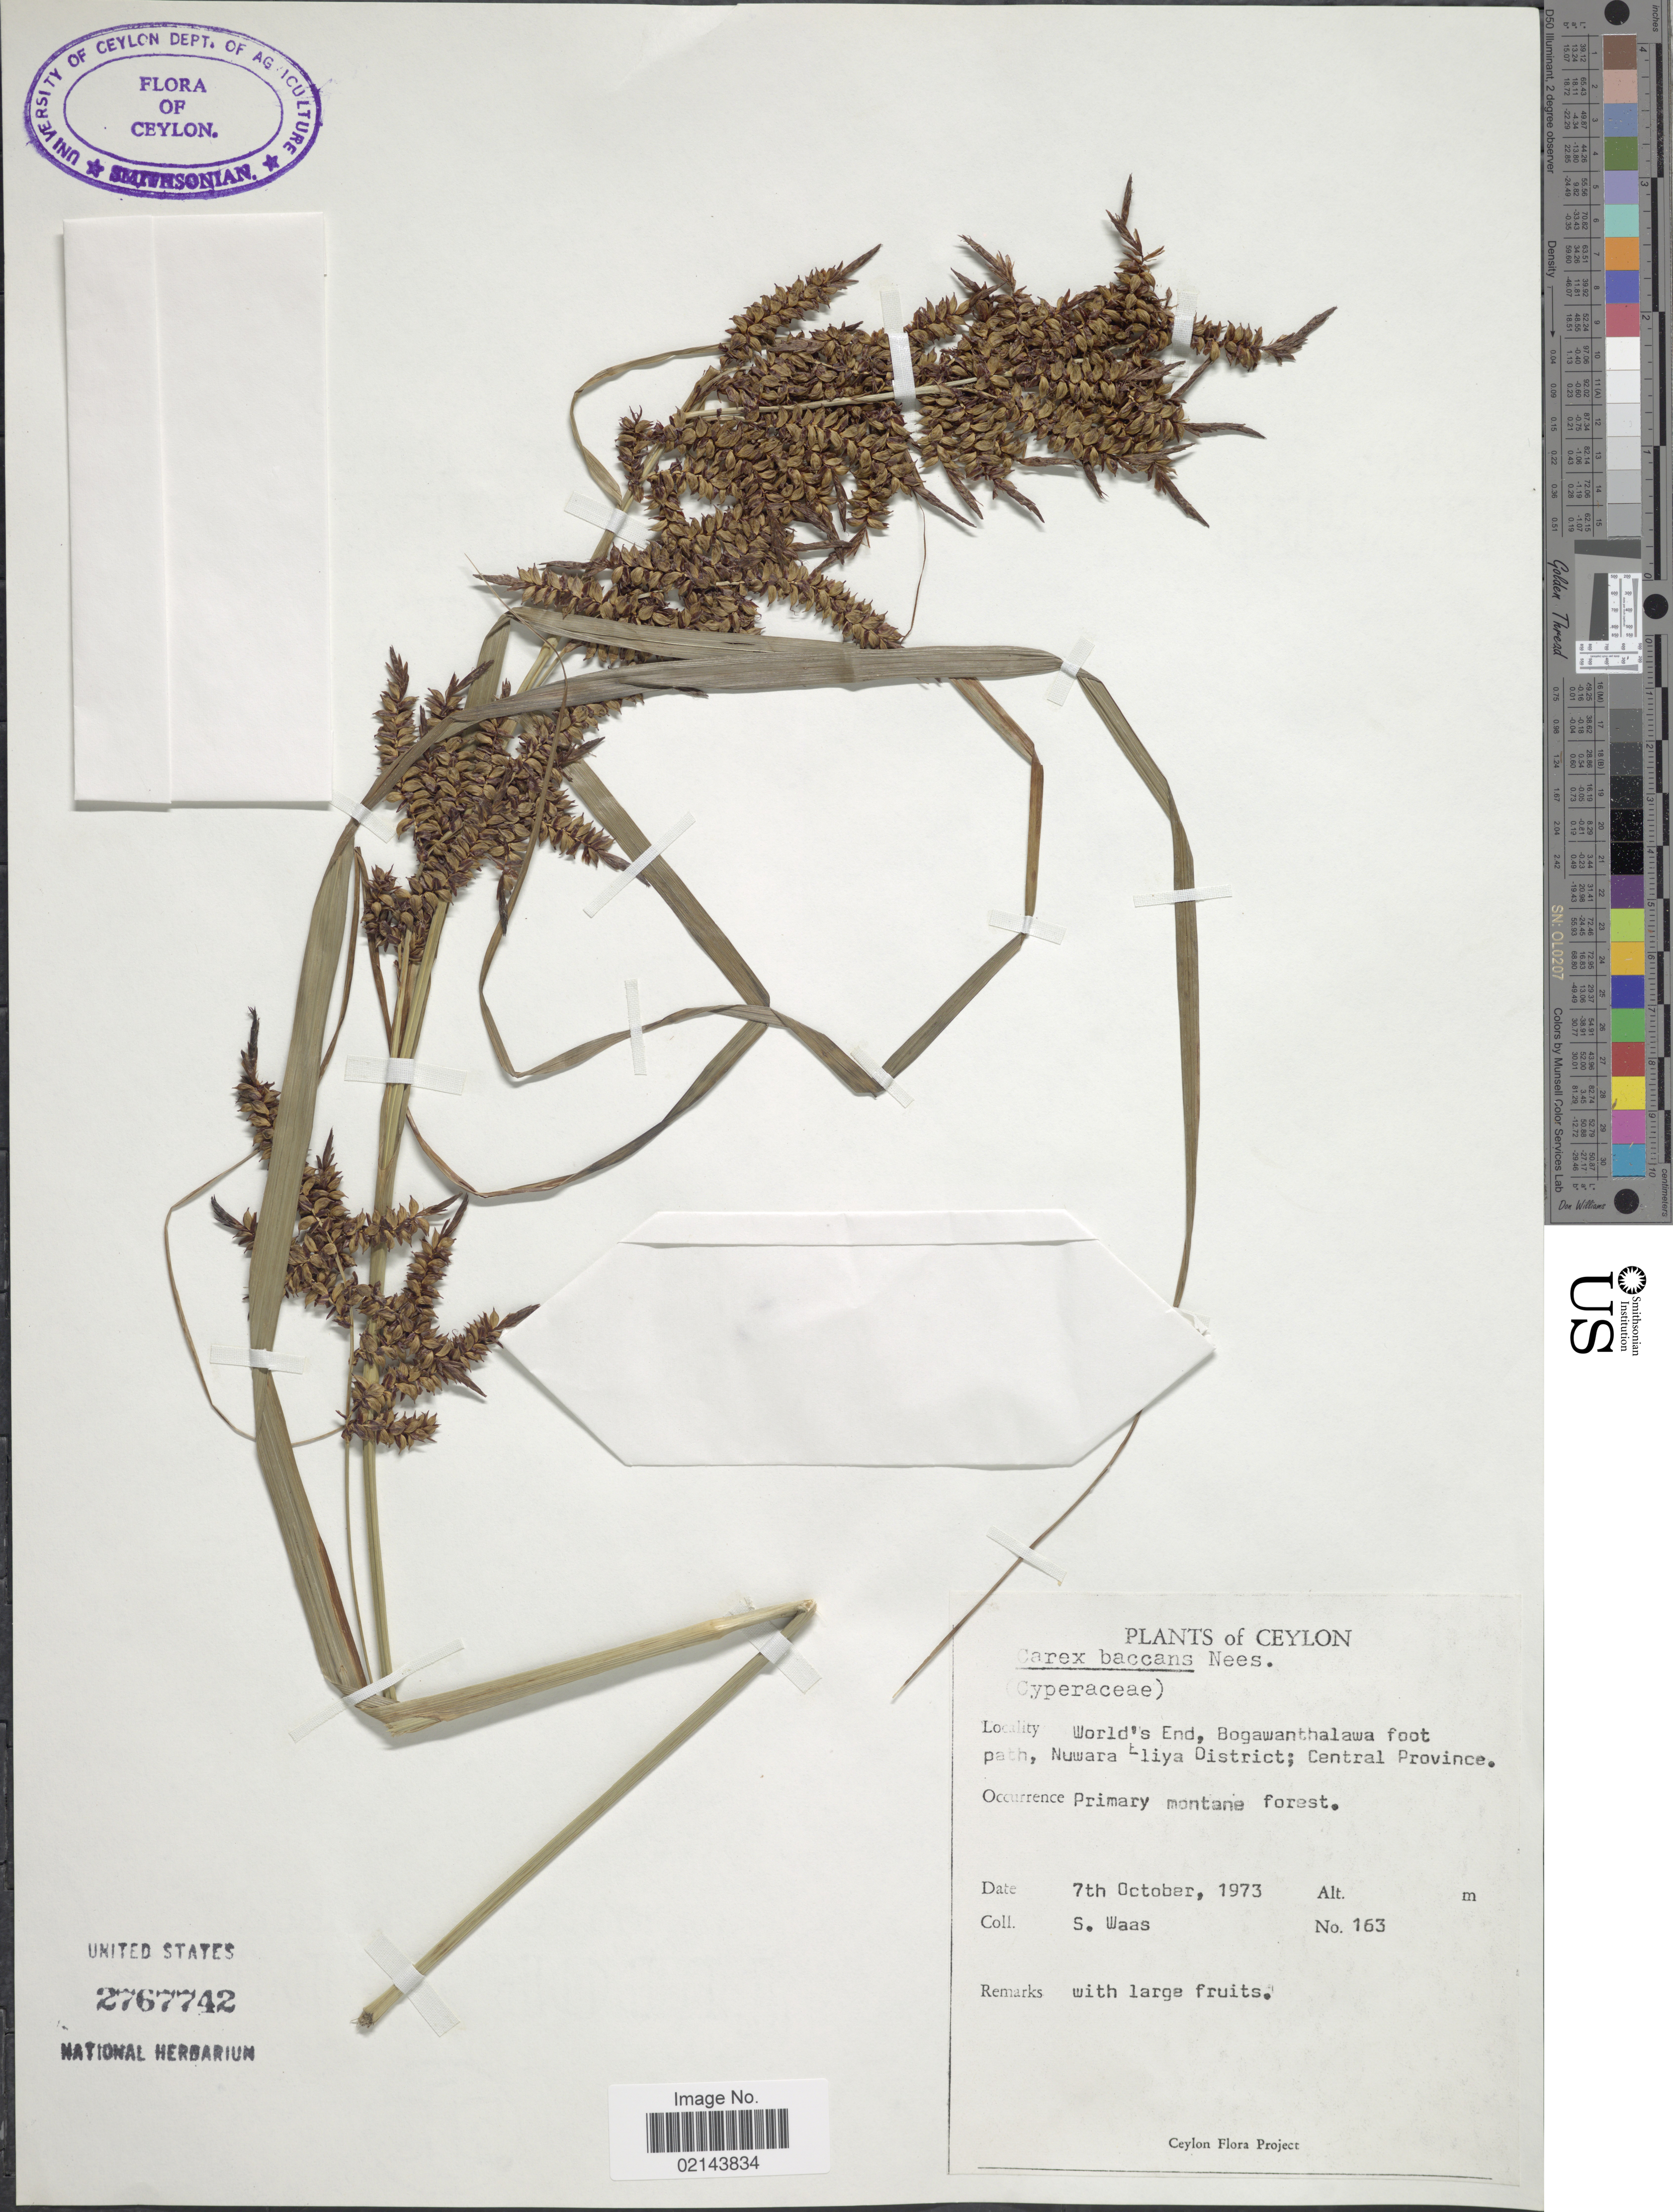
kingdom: Plantae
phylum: Tracheophyta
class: Liliopsida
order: Poales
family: Cyperaceae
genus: Carex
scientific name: Carex baccans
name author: Nees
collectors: S. Waas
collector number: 163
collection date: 1973-10-07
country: Sri Lanka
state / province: Central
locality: Ceylon. World's End, Bogawanthalawa foot path, Nuwara Eliya District.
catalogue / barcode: US 2767742